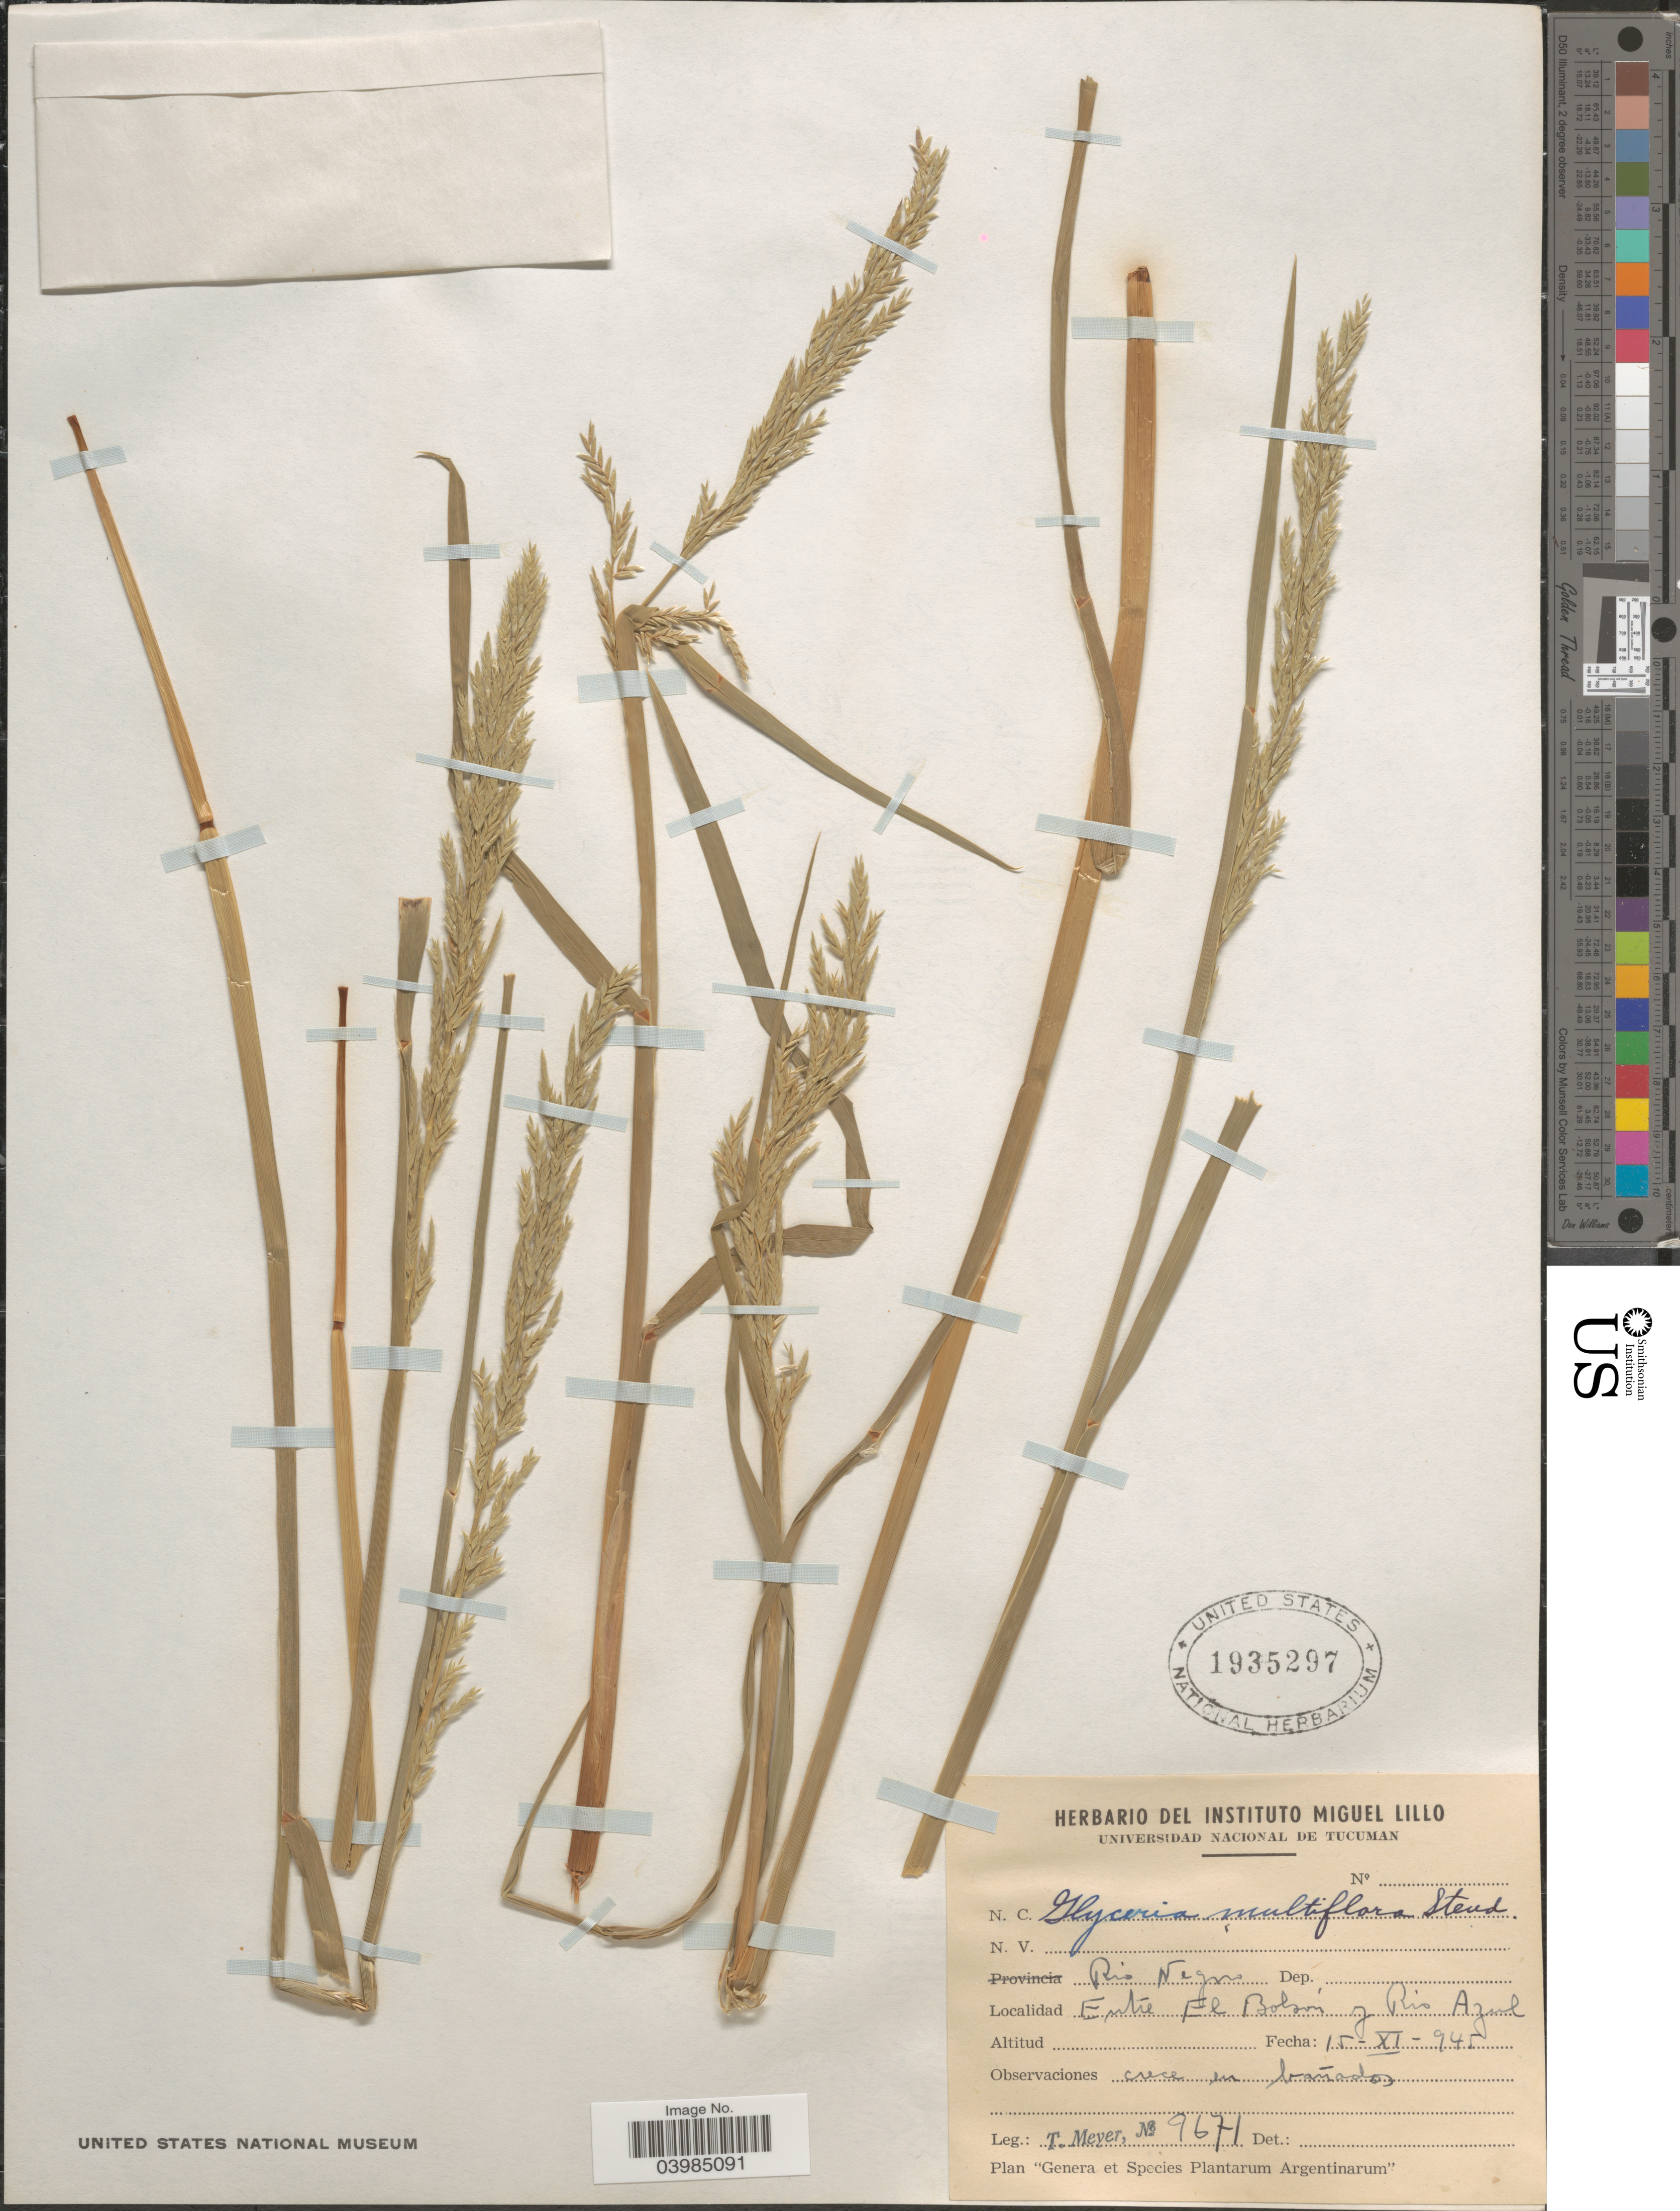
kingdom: Plantae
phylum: Tracheophyta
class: Liliopsida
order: Poales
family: Poaceae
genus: Glyceria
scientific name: Glyceria multiflora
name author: Steud.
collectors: T. Meyer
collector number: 9671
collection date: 1945-11-15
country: Argentina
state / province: Rio Negro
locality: Rio Negro. Entre El Bolsón y Rio Azul.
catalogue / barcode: US 1935297